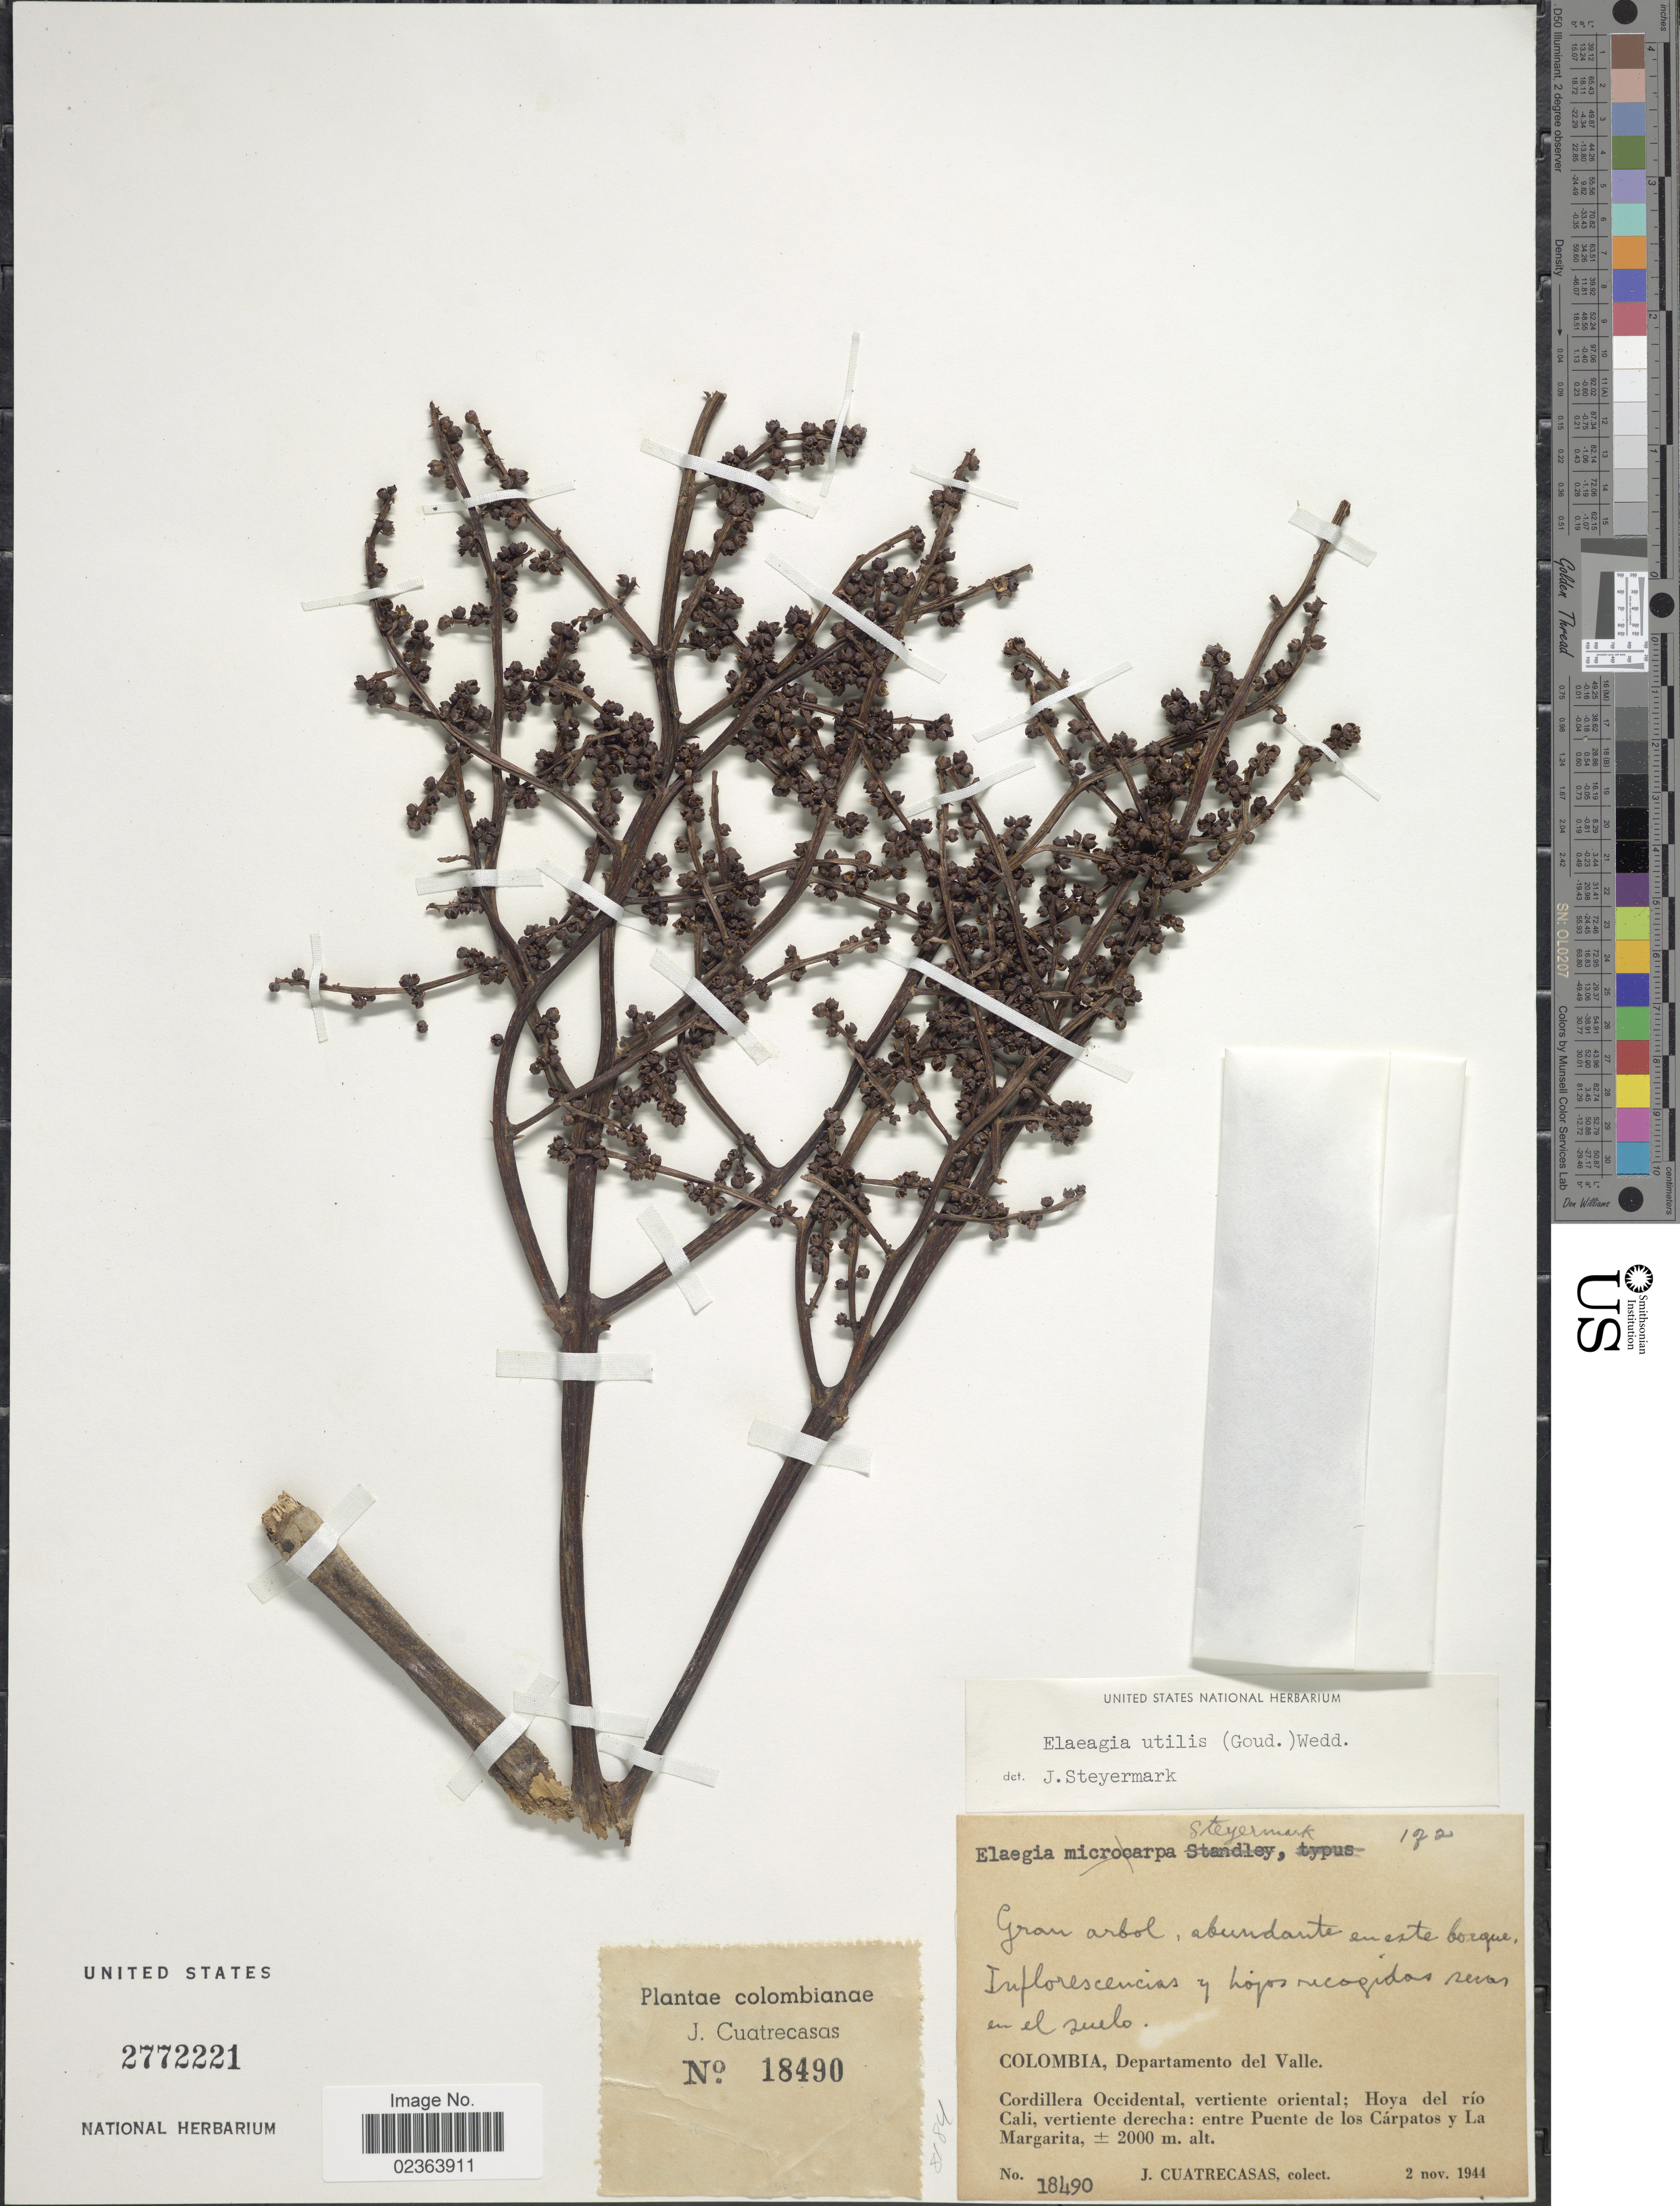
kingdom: Plantae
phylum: Tracheophyta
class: Magnoliopsida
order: Gentianales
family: Rubiaceae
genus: Elaeagia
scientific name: Elaeagia utilis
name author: (Goudot) Wedd.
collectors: J. Cuatrecasas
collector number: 18490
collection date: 1944-11-02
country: Colombia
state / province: Valle del Cauca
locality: Colombia, Departamento del Valle, Cordillera Occidental, vertiente oriental: Hoya del rio Cali, vertiente derecha: entre Puente de los Carpatos y La Margarita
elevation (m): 2000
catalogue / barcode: US 2772221